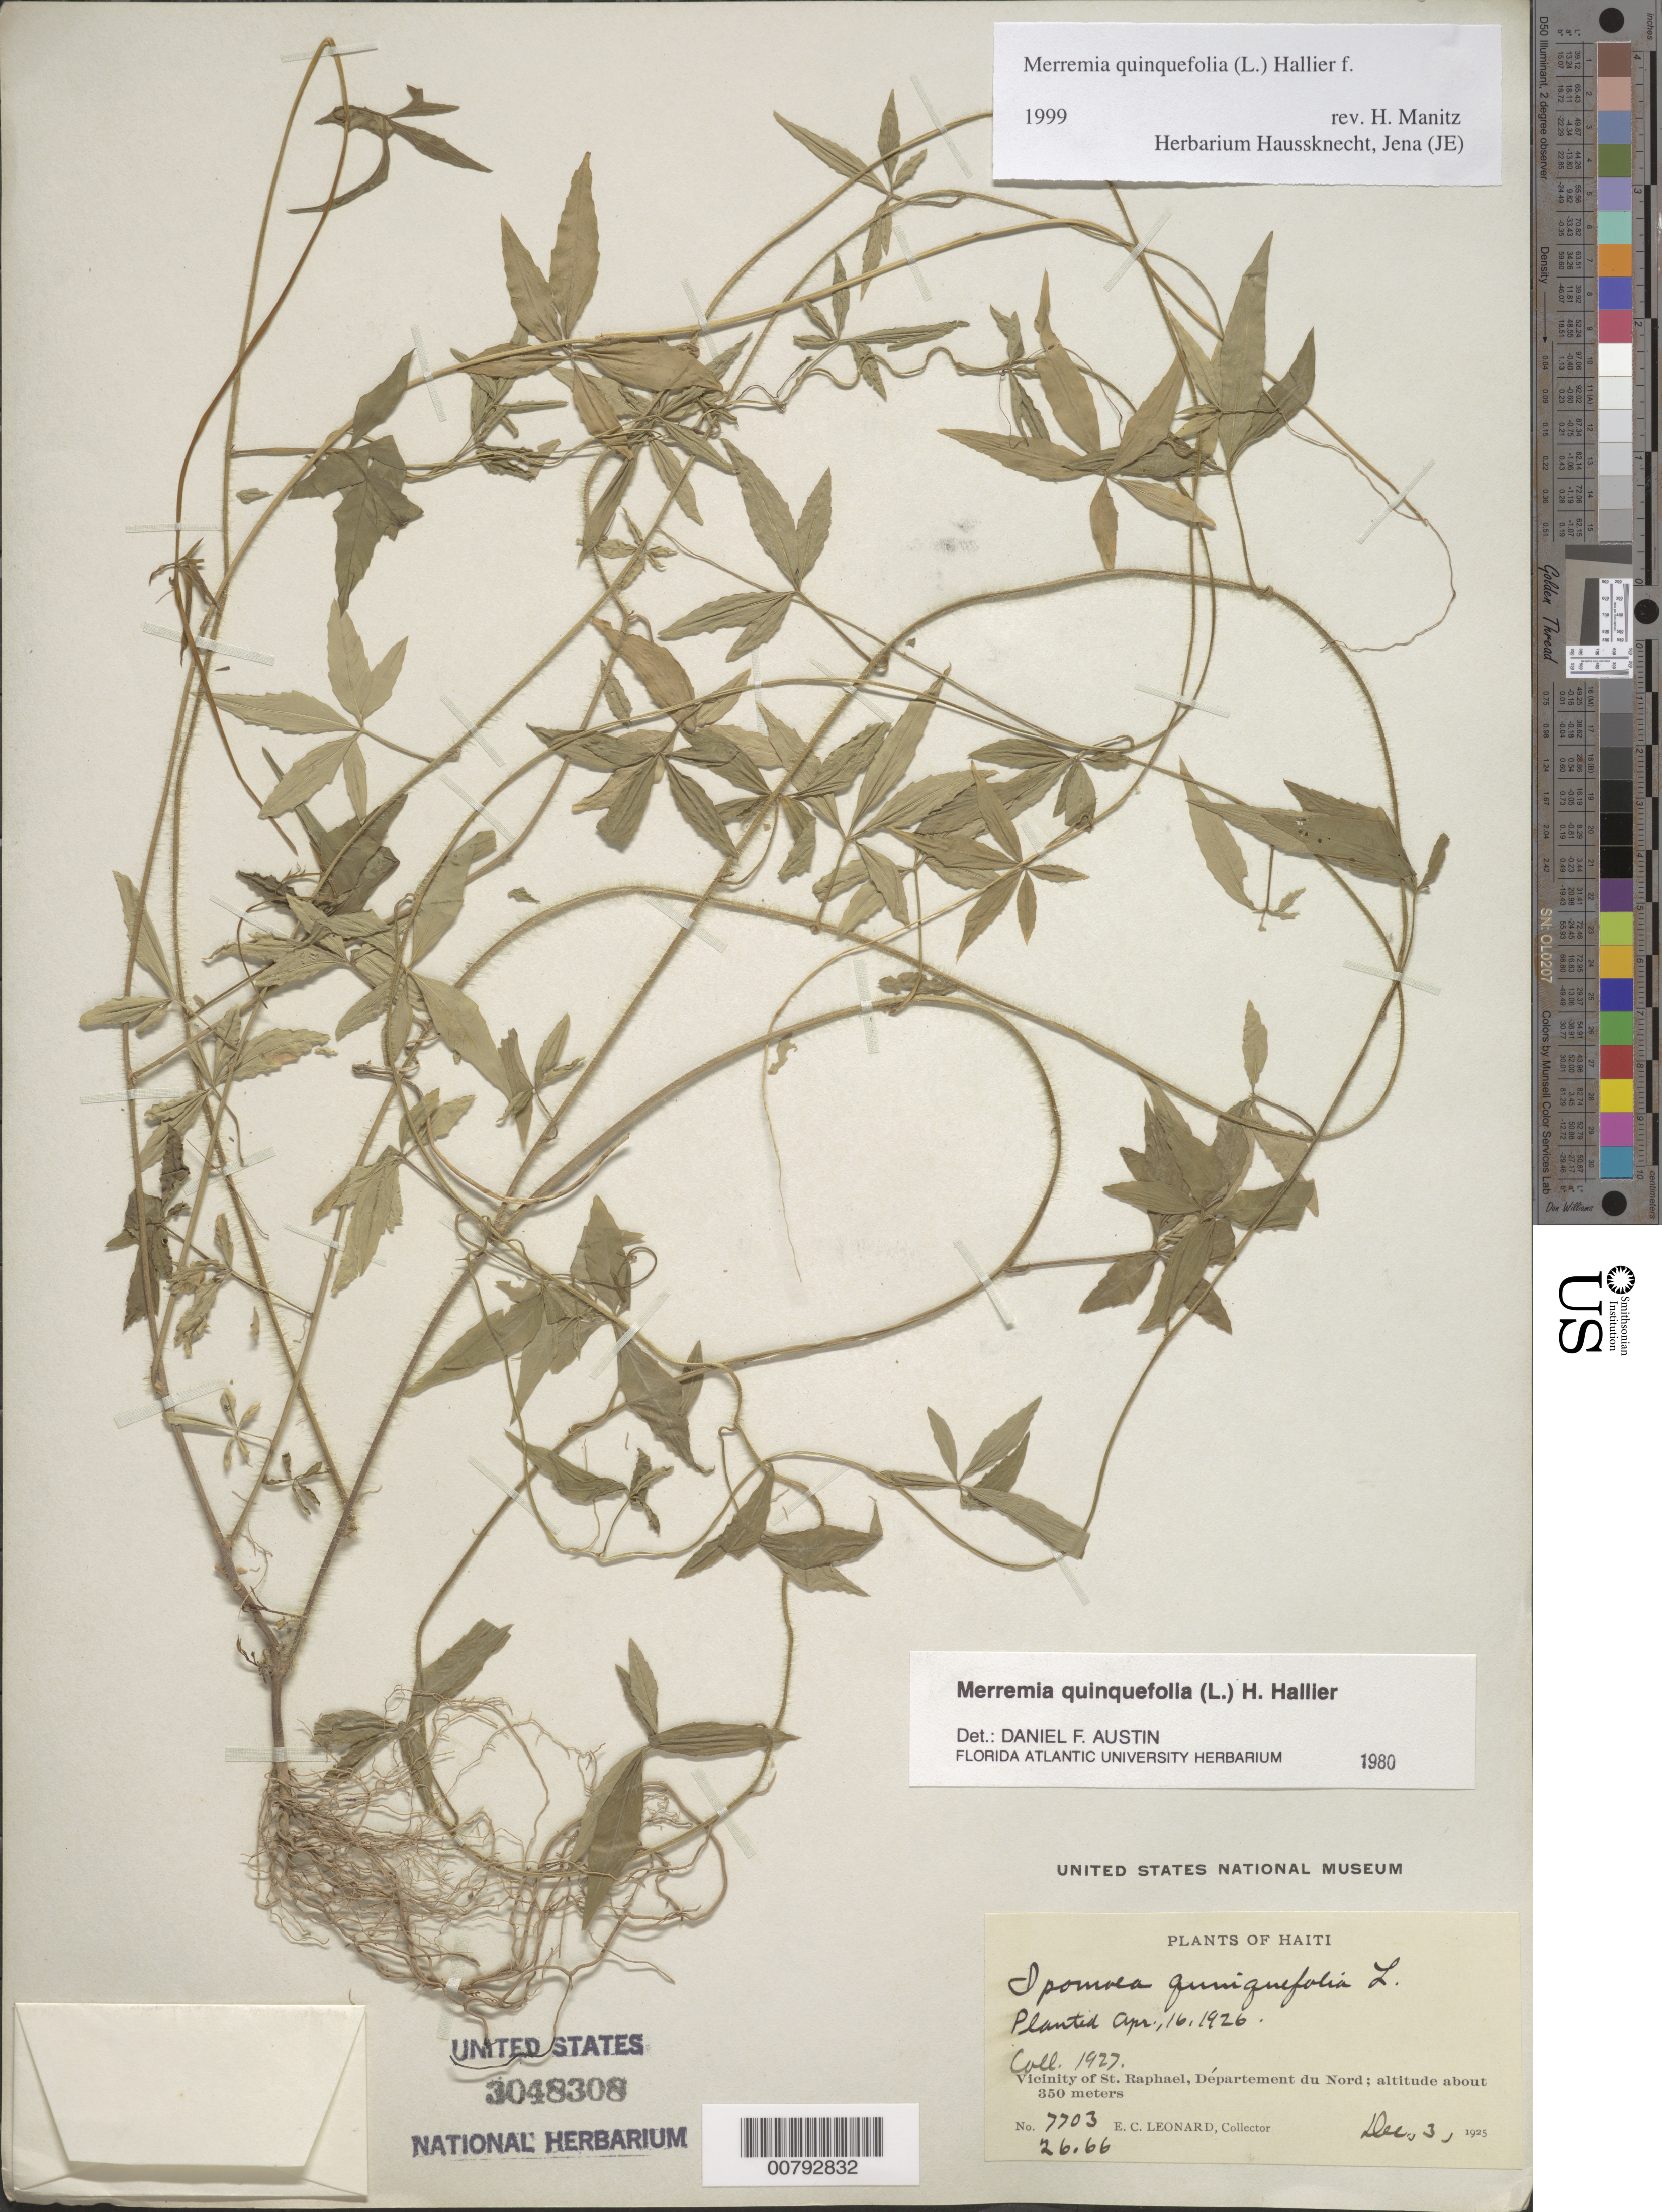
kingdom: Plantae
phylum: Tracheophyta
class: Magnoliopsida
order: Solanales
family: Convolvulaceae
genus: Distimake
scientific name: Distimake quinquefolius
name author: (L.) A. R. Simões & Staples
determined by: Strong, Mark T., (BOT), Smithsonian Institution - National Museum of Natural History (UNITED STATES)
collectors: E. C. Leonard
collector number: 7703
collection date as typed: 03 Dec 1925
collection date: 1925-12-03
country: Haiti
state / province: Nord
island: Hispaniola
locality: Vicinity of St. Raphael.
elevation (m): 350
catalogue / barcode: US 3048308